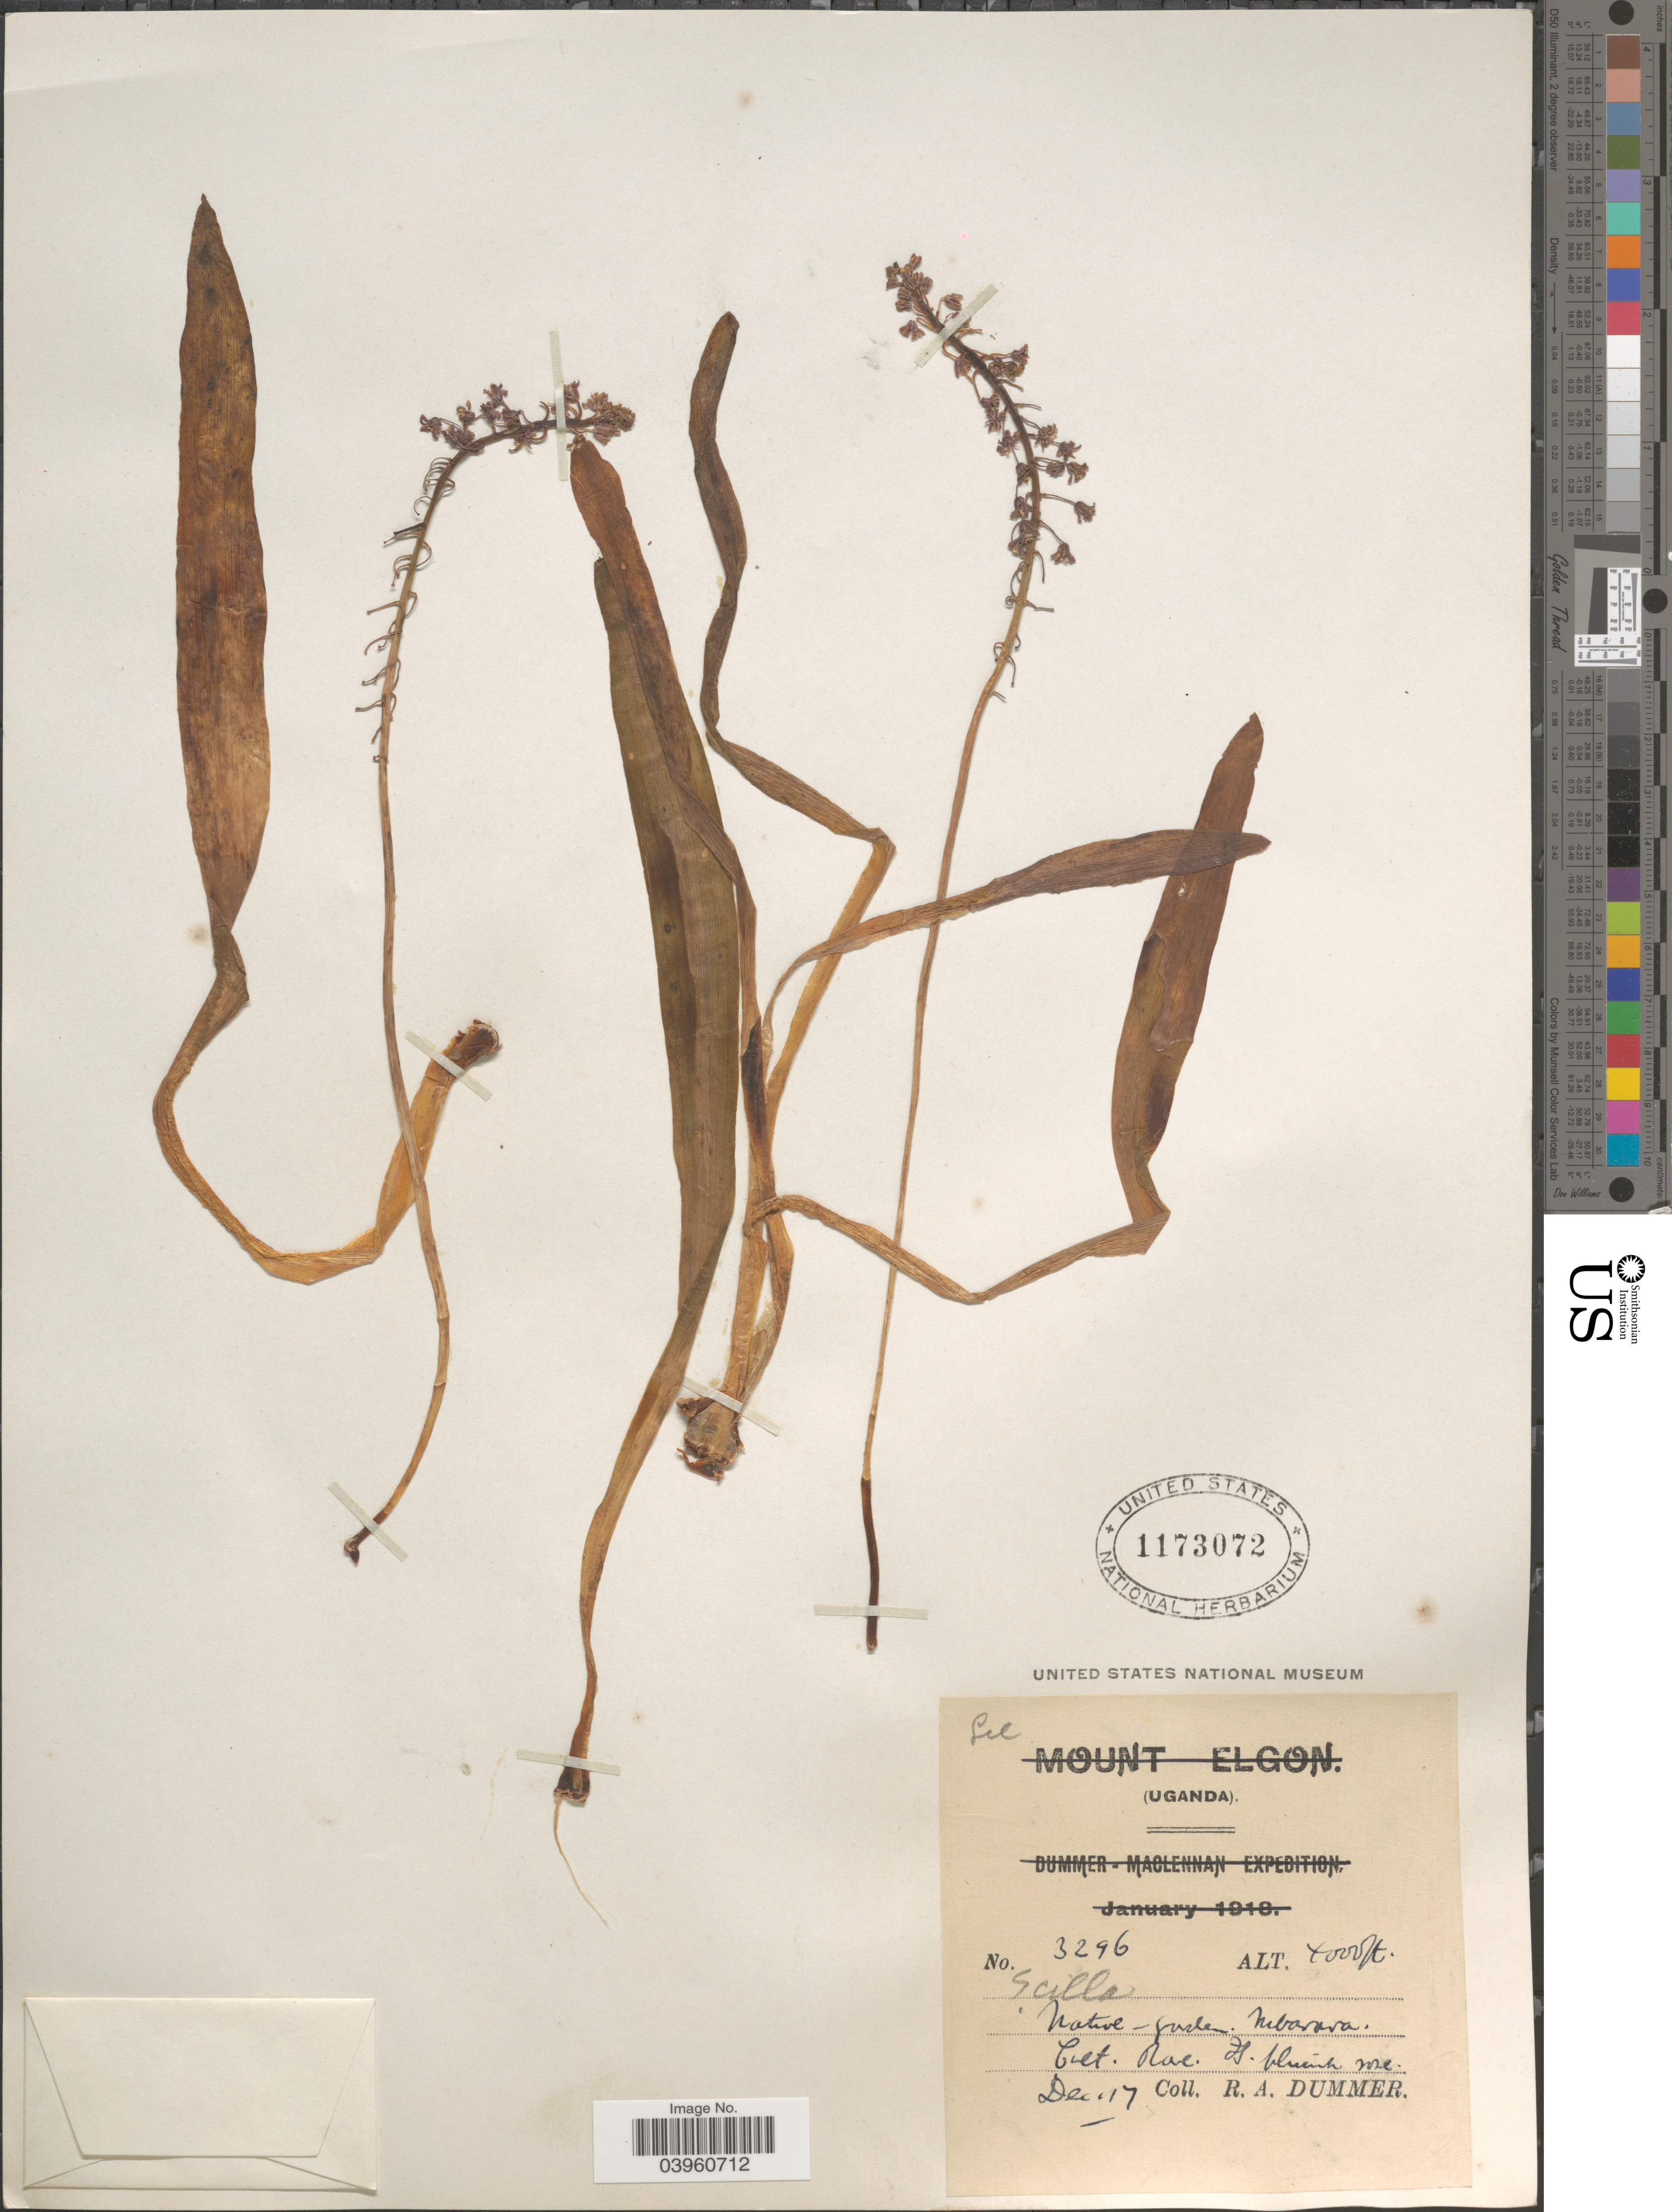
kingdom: Plantae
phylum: Tracheophyta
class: Liliopsida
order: Asparagales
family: Asparagaceae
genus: Scilla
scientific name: Scilla sp.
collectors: R. Dümmer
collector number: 3296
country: Uganda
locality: Garden Mbarara.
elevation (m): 1219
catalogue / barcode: US 1173072